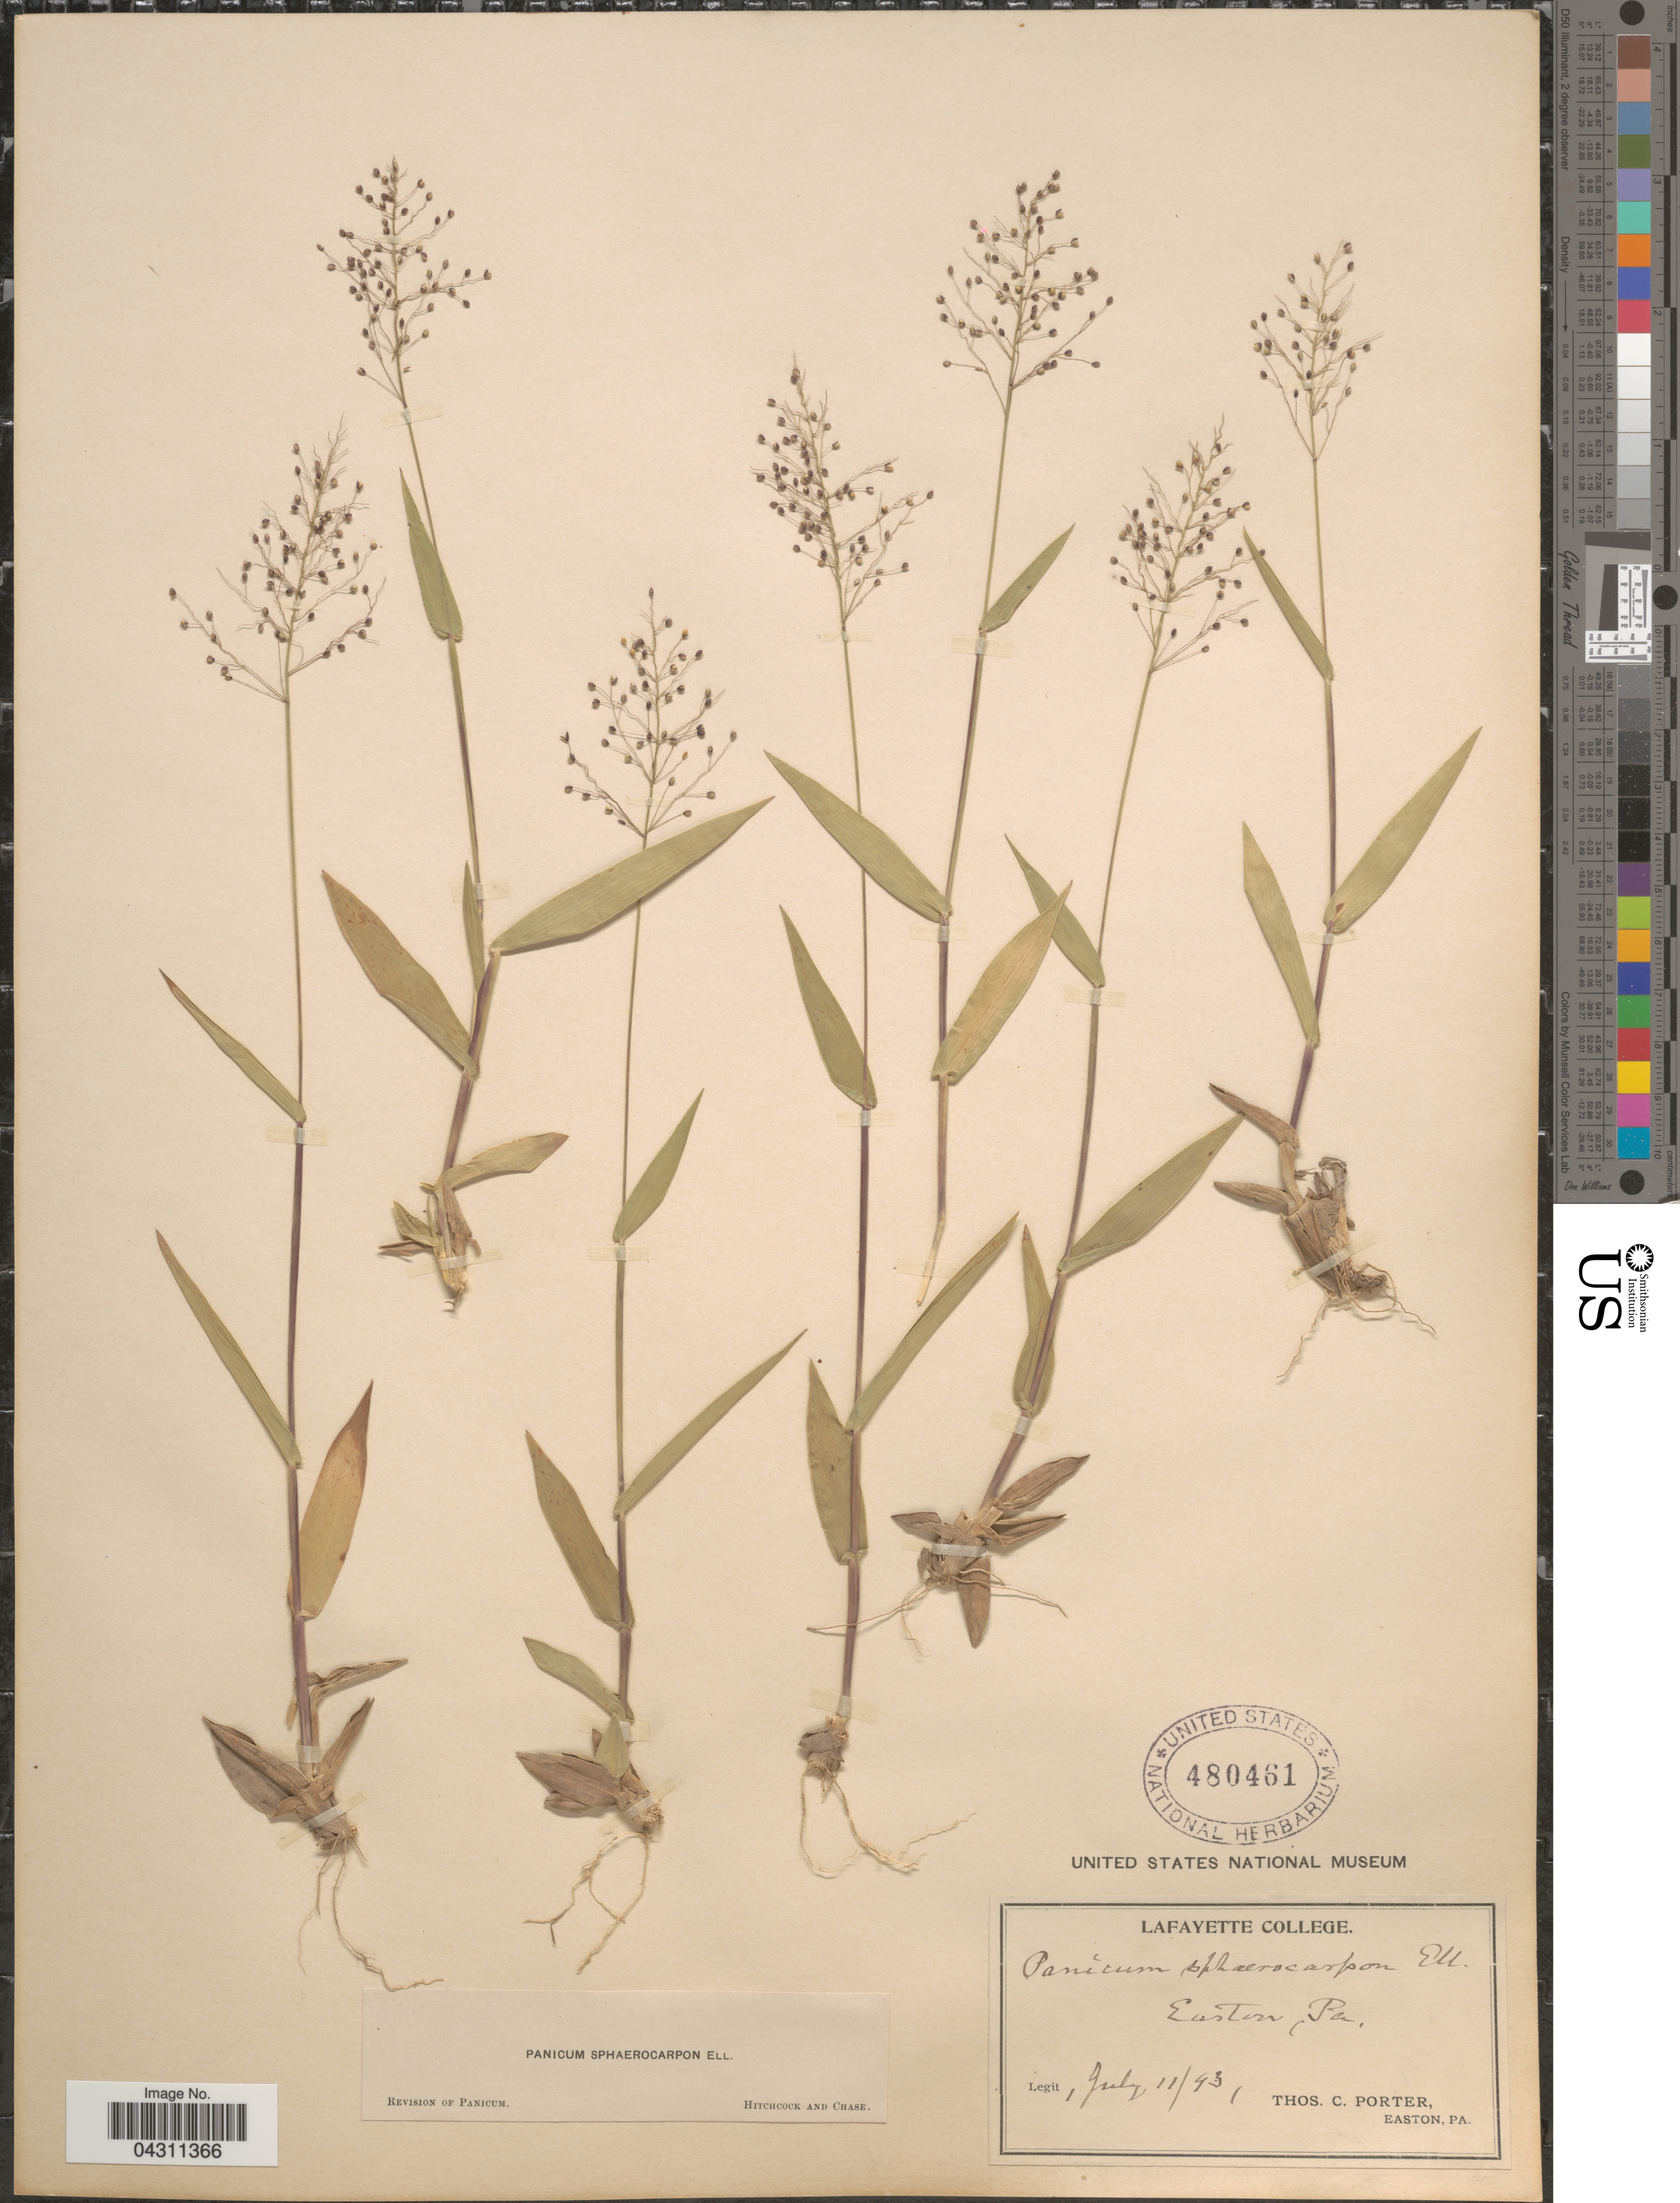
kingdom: Plantae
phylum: Tracheophyta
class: Liliopsida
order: Poales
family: Poaceae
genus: Dichanthelium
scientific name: Dichanthelium sphaerocarpon var. sphaerocarpon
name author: (Elliott) Gould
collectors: T. Porter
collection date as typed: Transcribed d/m/y: 11/7/93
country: United States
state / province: Pennsylvania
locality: Easton.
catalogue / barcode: US 480461